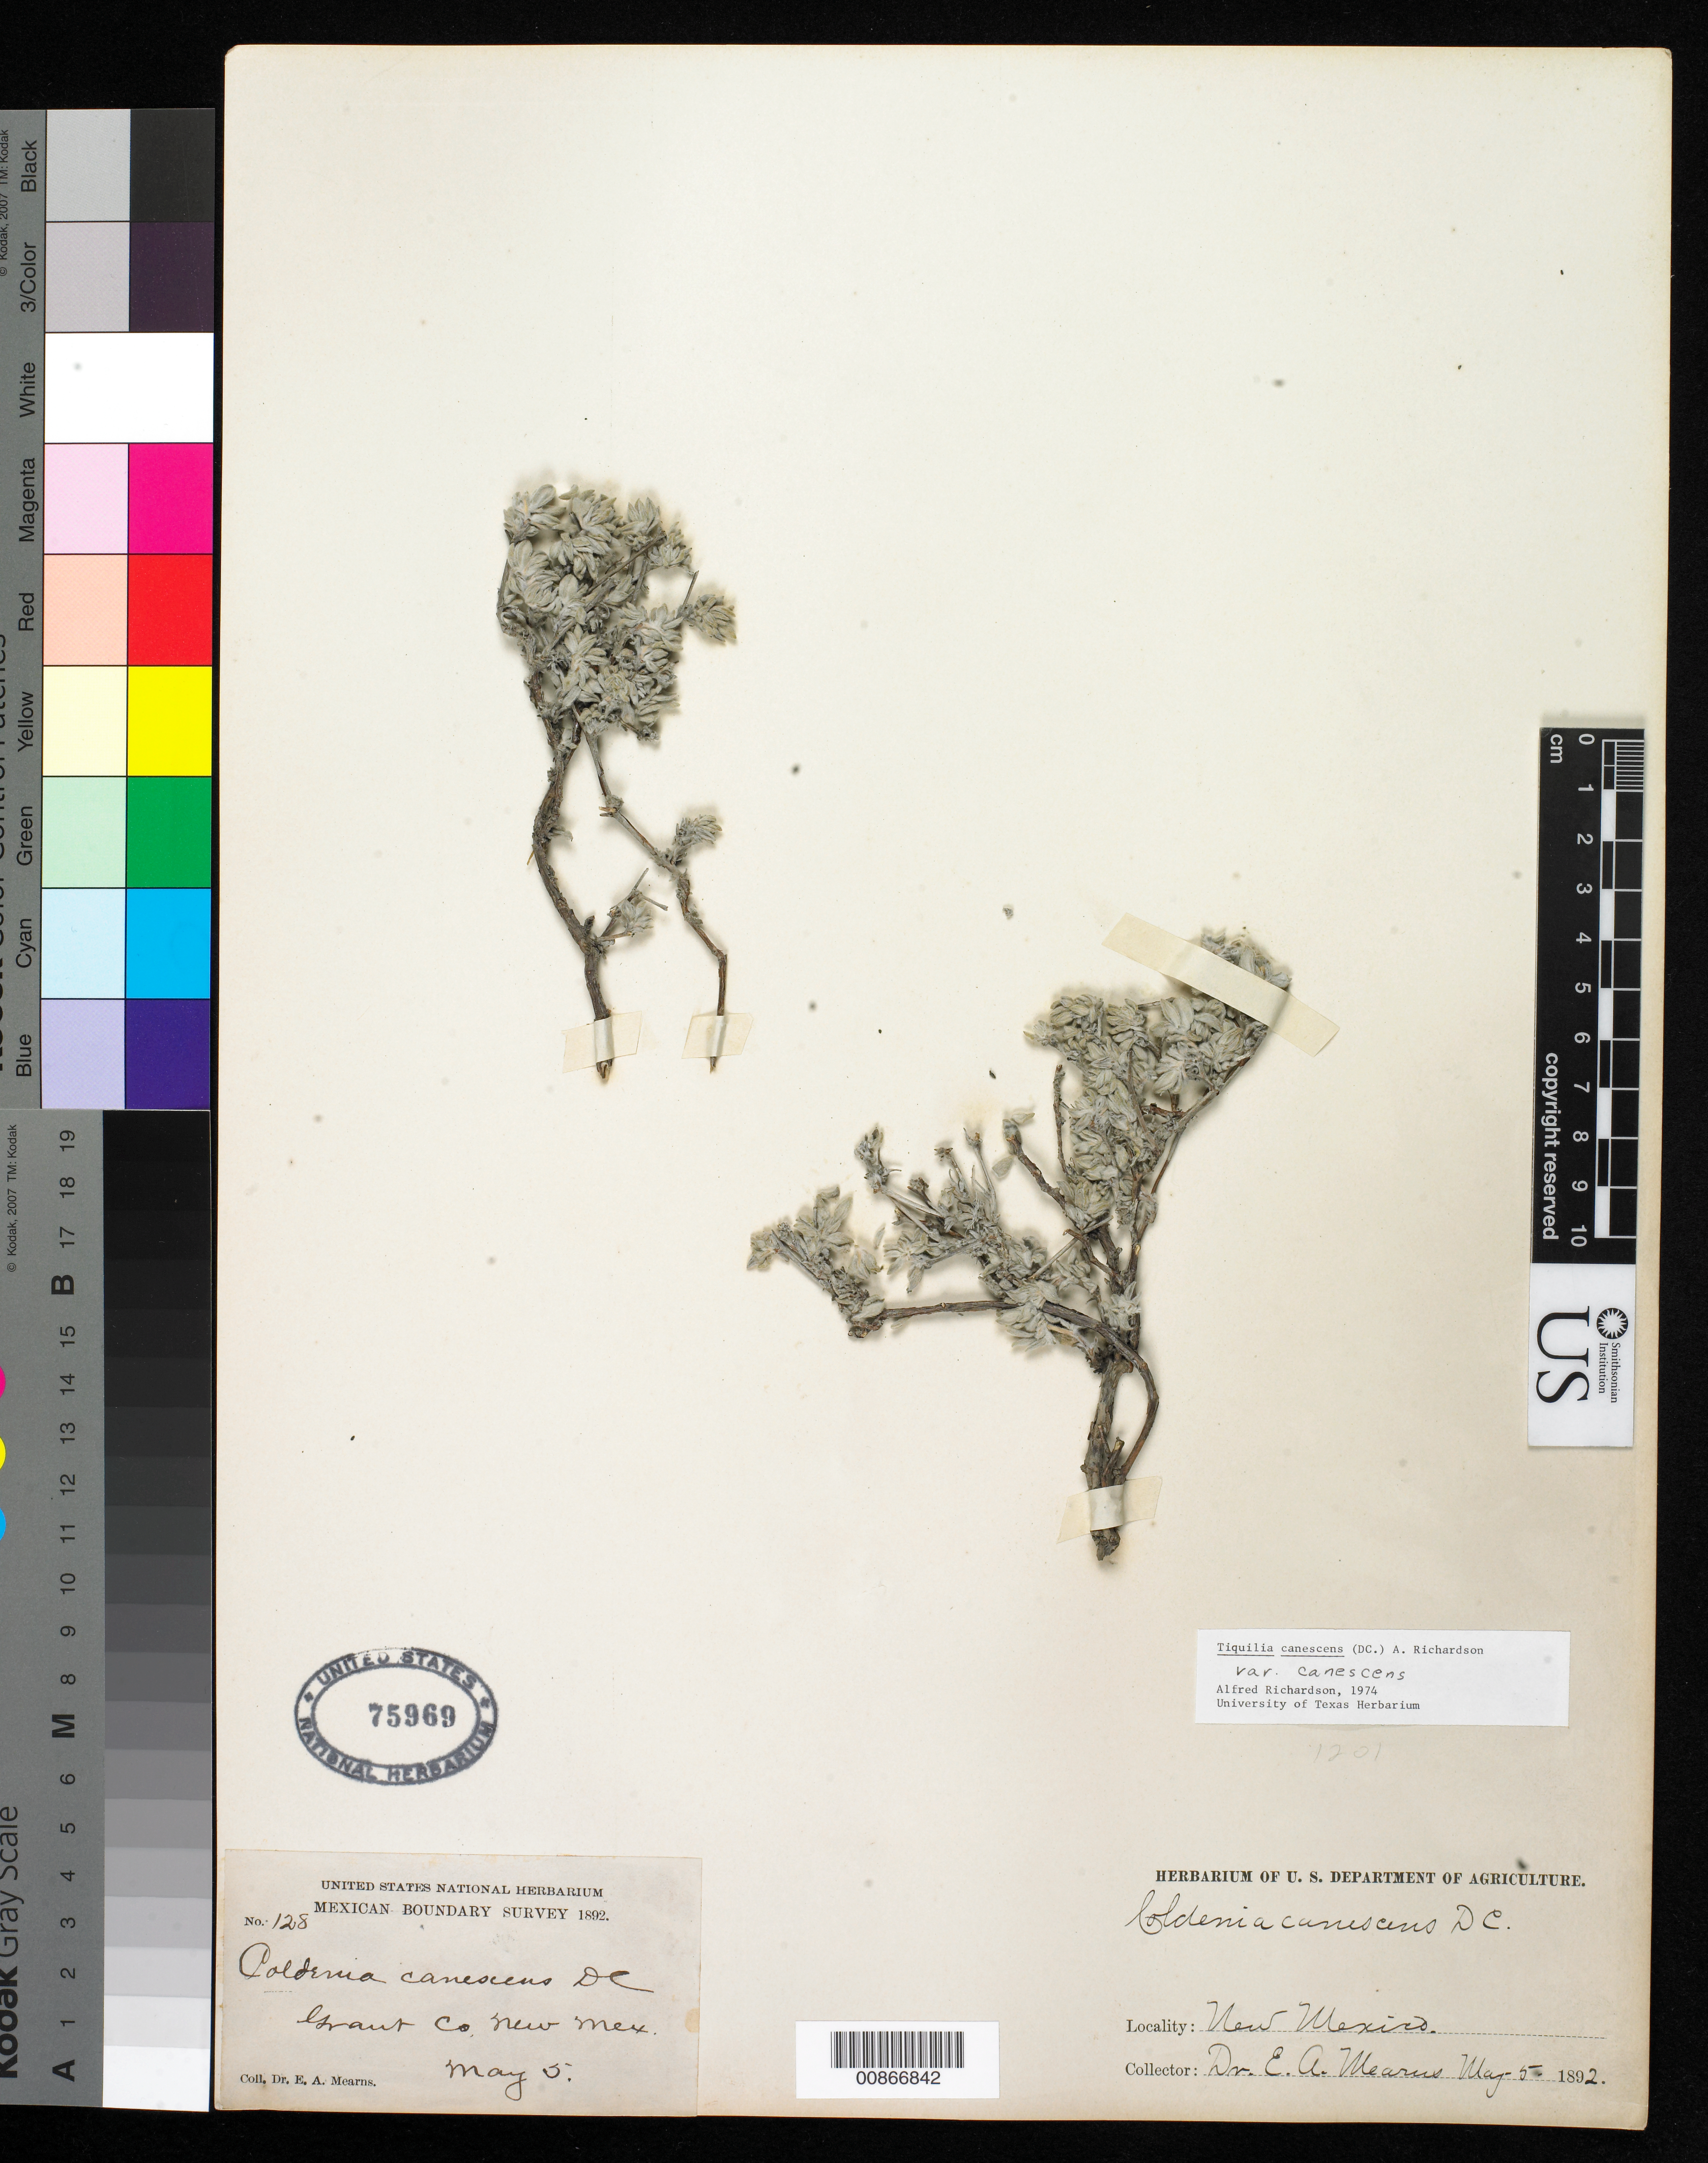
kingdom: Plantae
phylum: Tracheophyta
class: Magnoliopsida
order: Boraginales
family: Ehretiaceae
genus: Tiquilia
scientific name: Tiquilia canescens var. canescens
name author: (DC.) A.T. Richardson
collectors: E. A. Mearns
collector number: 128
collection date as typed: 05 May 1892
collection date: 1892-05-05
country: United States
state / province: New Mexico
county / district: Grant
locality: Grant County, New Mexico.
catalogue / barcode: US 75969